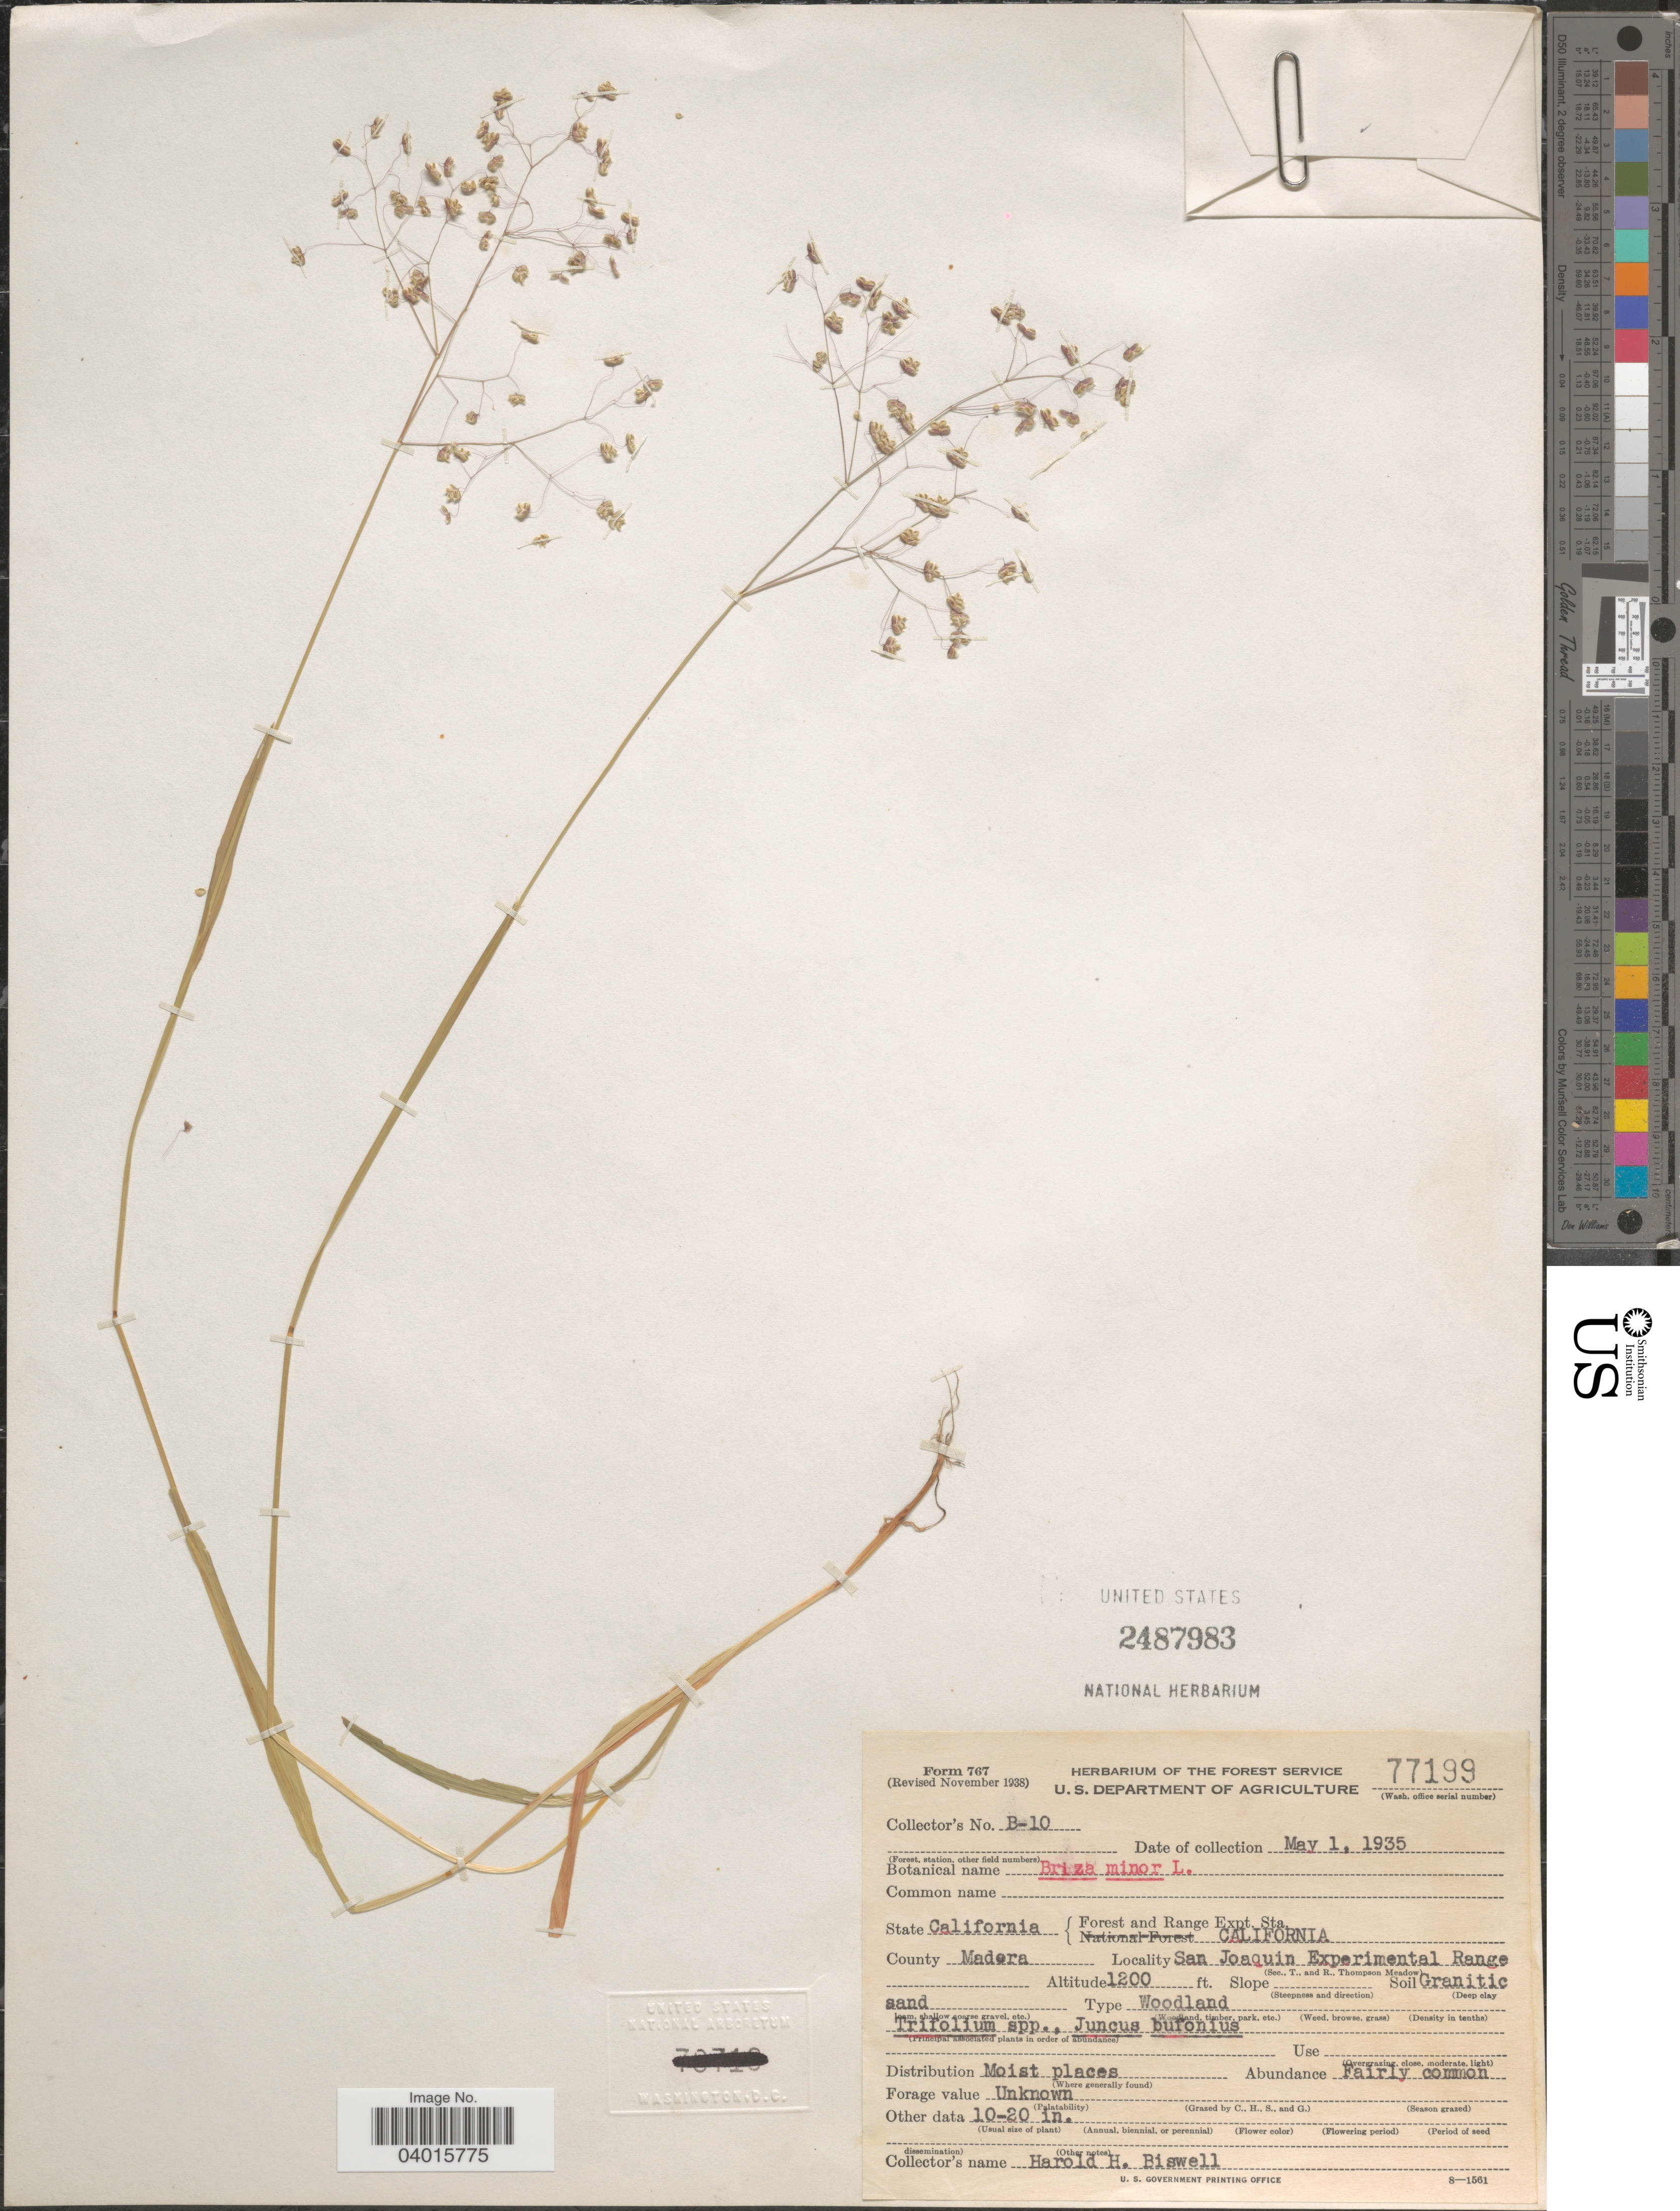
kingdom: Plantae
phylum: Tracheophyta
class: Liliopsida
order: Poales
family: Poaceae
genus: Briza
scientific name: Briza minor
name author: L.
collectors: H. Biswell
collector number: B-10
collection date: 1935-05-01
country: United States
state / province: California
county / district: Madera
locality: Forest and Range Expt. Sta. California. County Madera. San Joaquin Experimental Range.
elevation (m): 366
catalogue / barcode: US 2487983